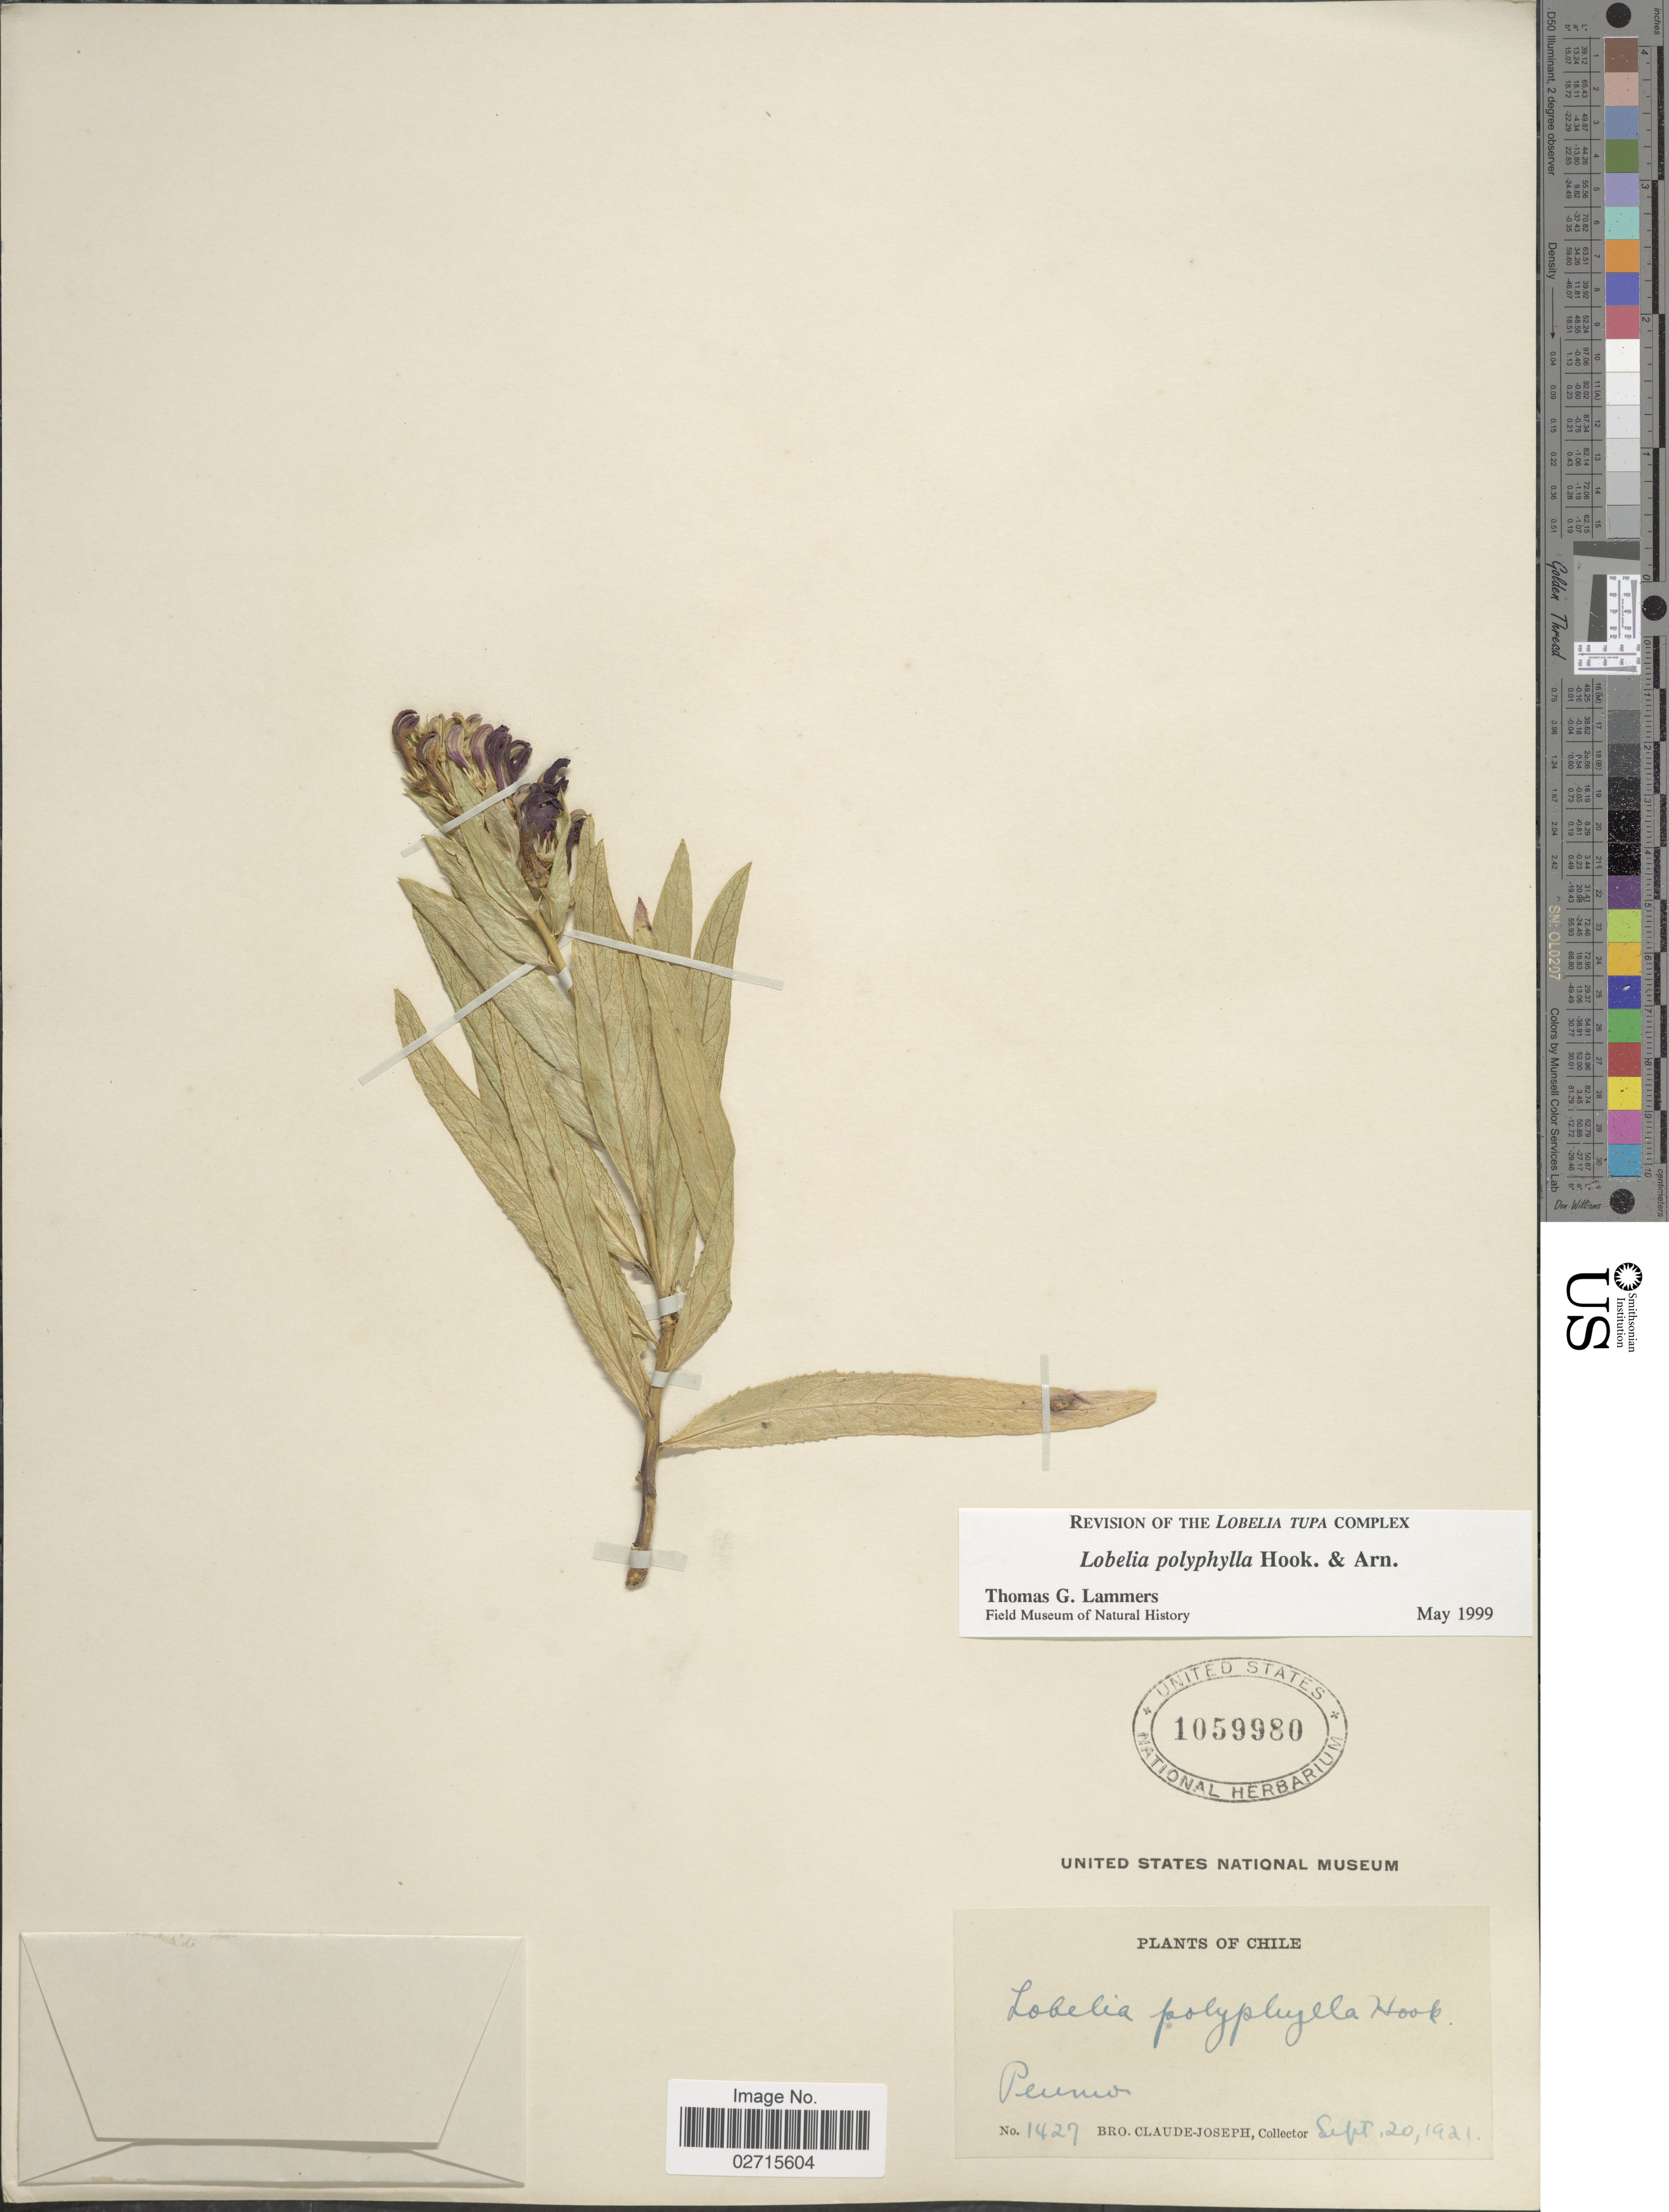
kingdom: Plantae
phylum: Tracheophyta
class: Magnoliopsida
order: Asterales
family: Campanulaceae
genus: Lobelia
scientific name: Lobelia polyphylla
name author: Hook. & Arn.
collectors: Bro. Claude-Joseph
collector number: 1427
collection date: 1921-09-20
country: Chile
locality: Peumo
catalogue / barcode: US 1059980